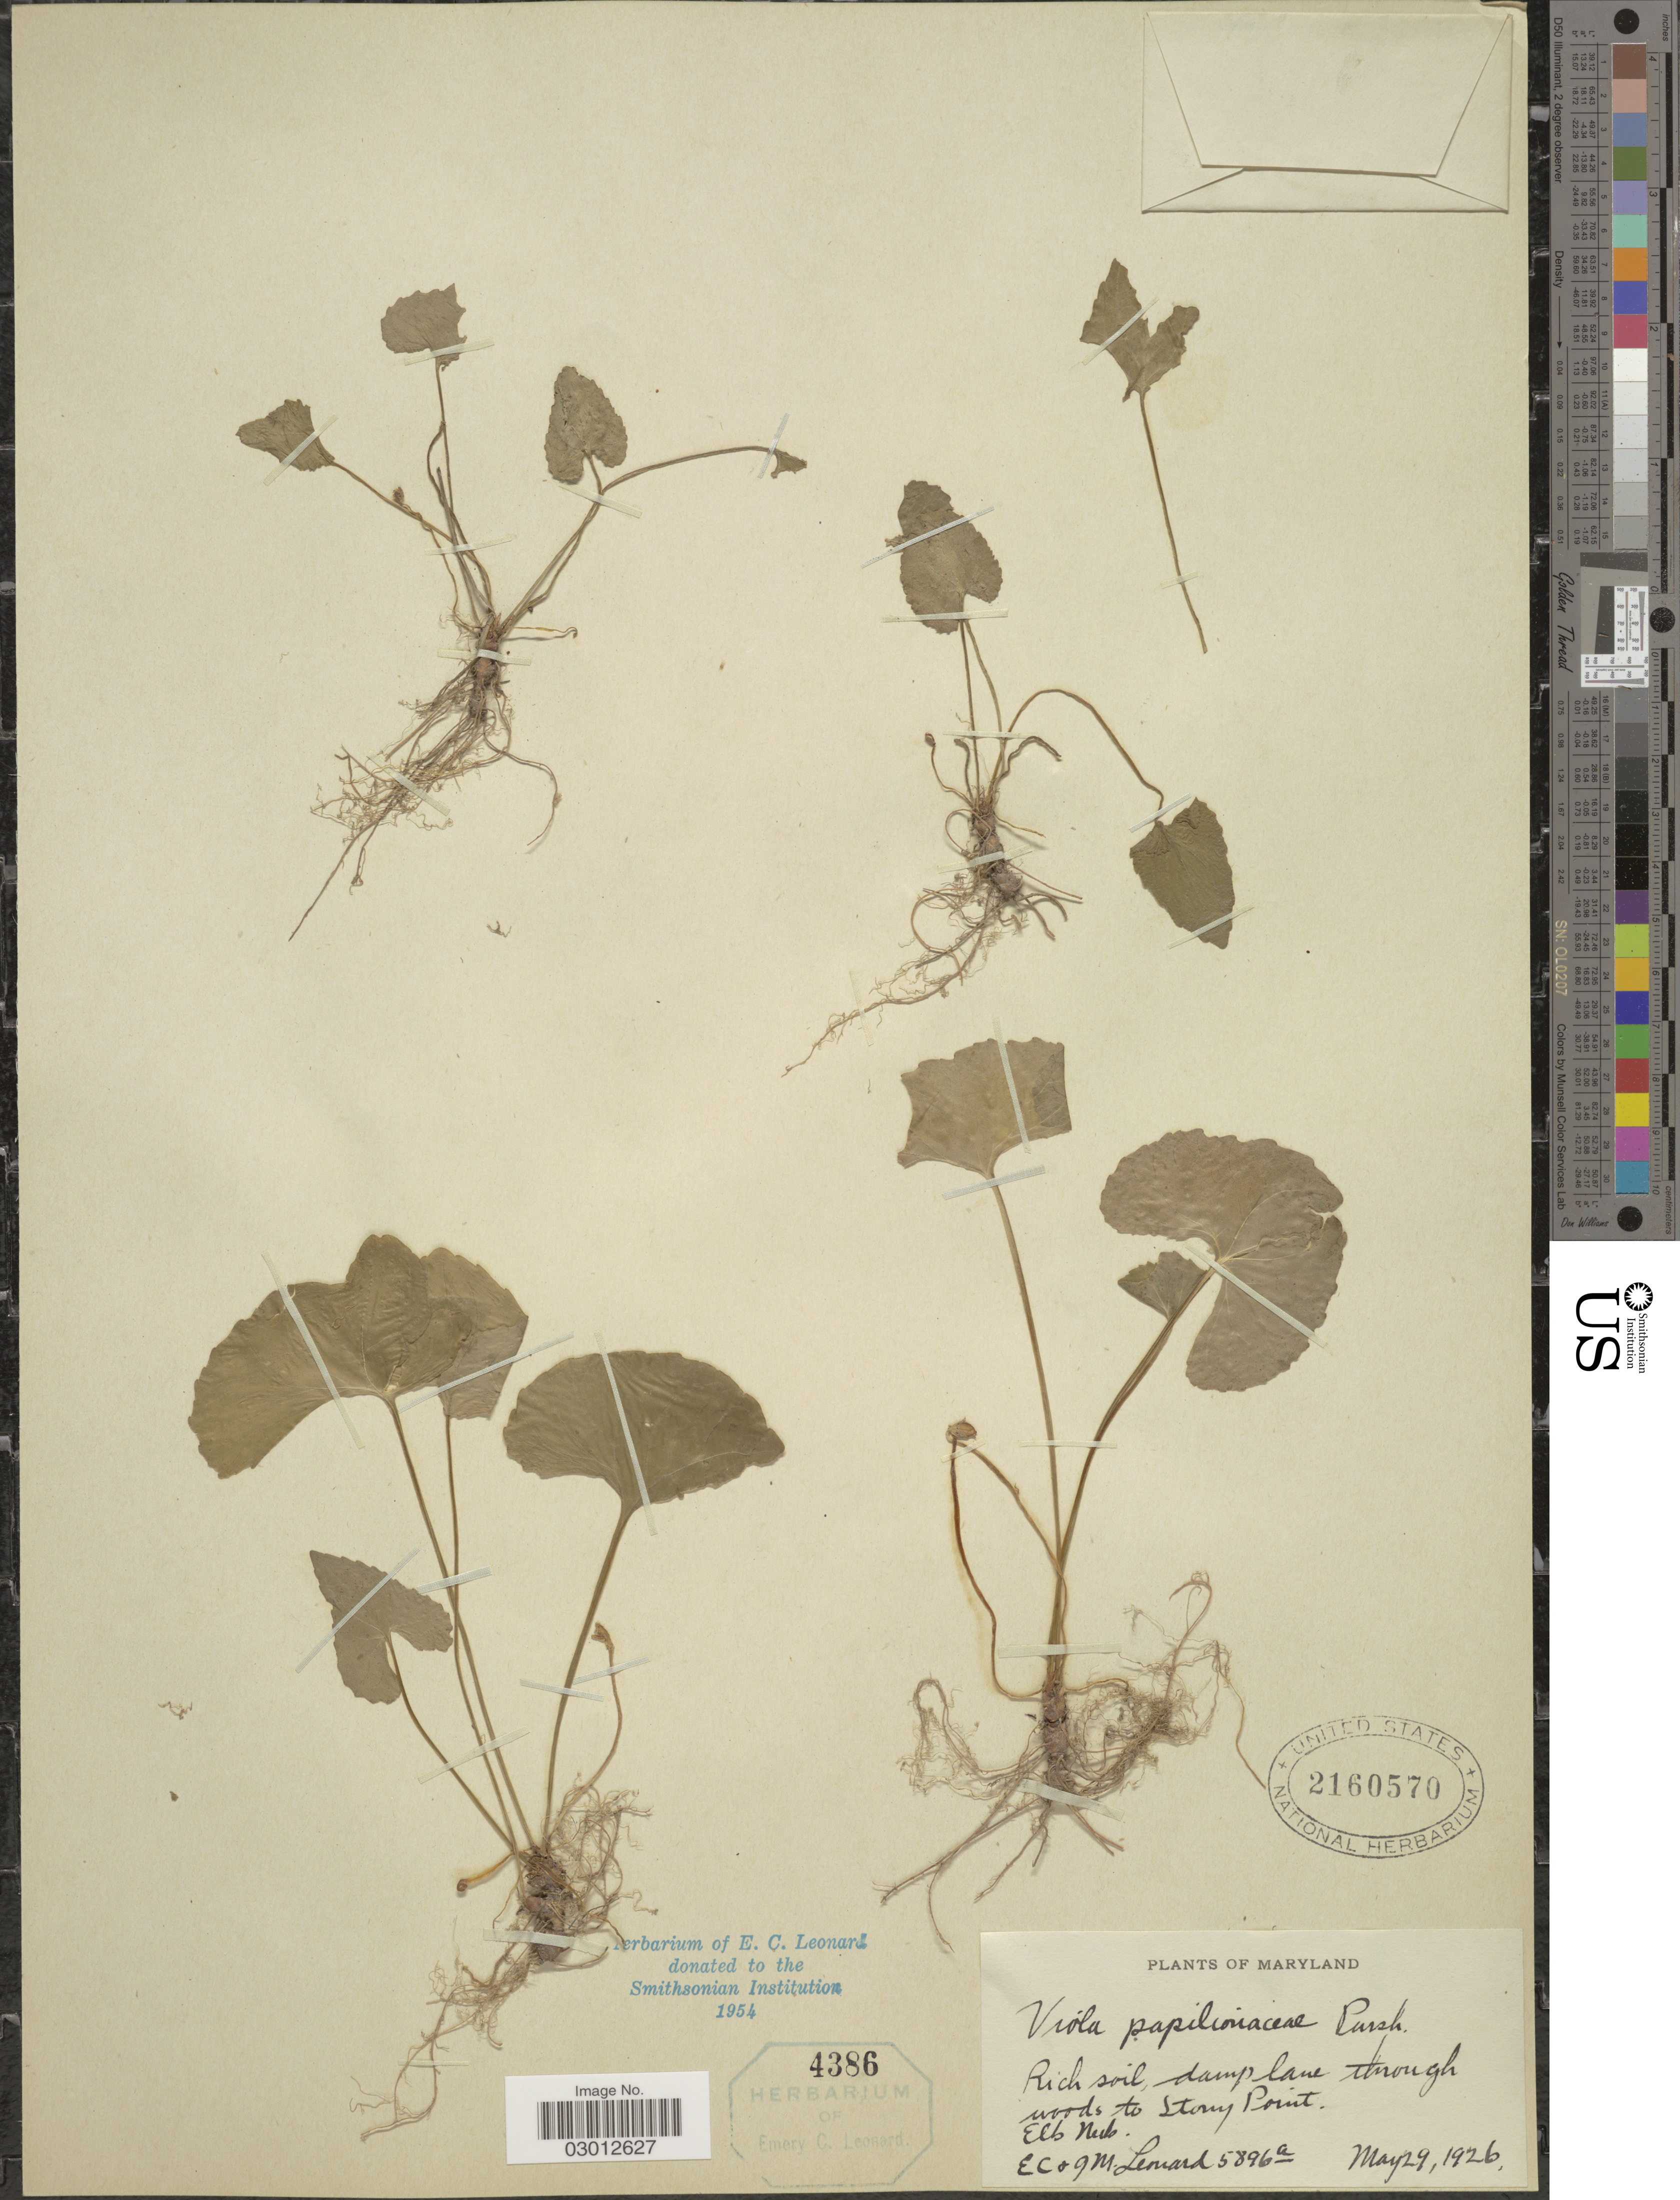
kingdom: Plantae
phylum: Tracheophyta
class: Magnoliopsida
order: Malpighiales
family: Violaceae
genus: Viola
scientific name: Viola papilionacea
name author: Pursh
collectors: E. C. Leonard & G. M. Leonard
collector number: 5896a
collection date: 1926-05-29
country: United States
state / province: Maryland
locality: Rich soil, damp lane through woods to Stony Point.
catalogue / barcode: US 2160570